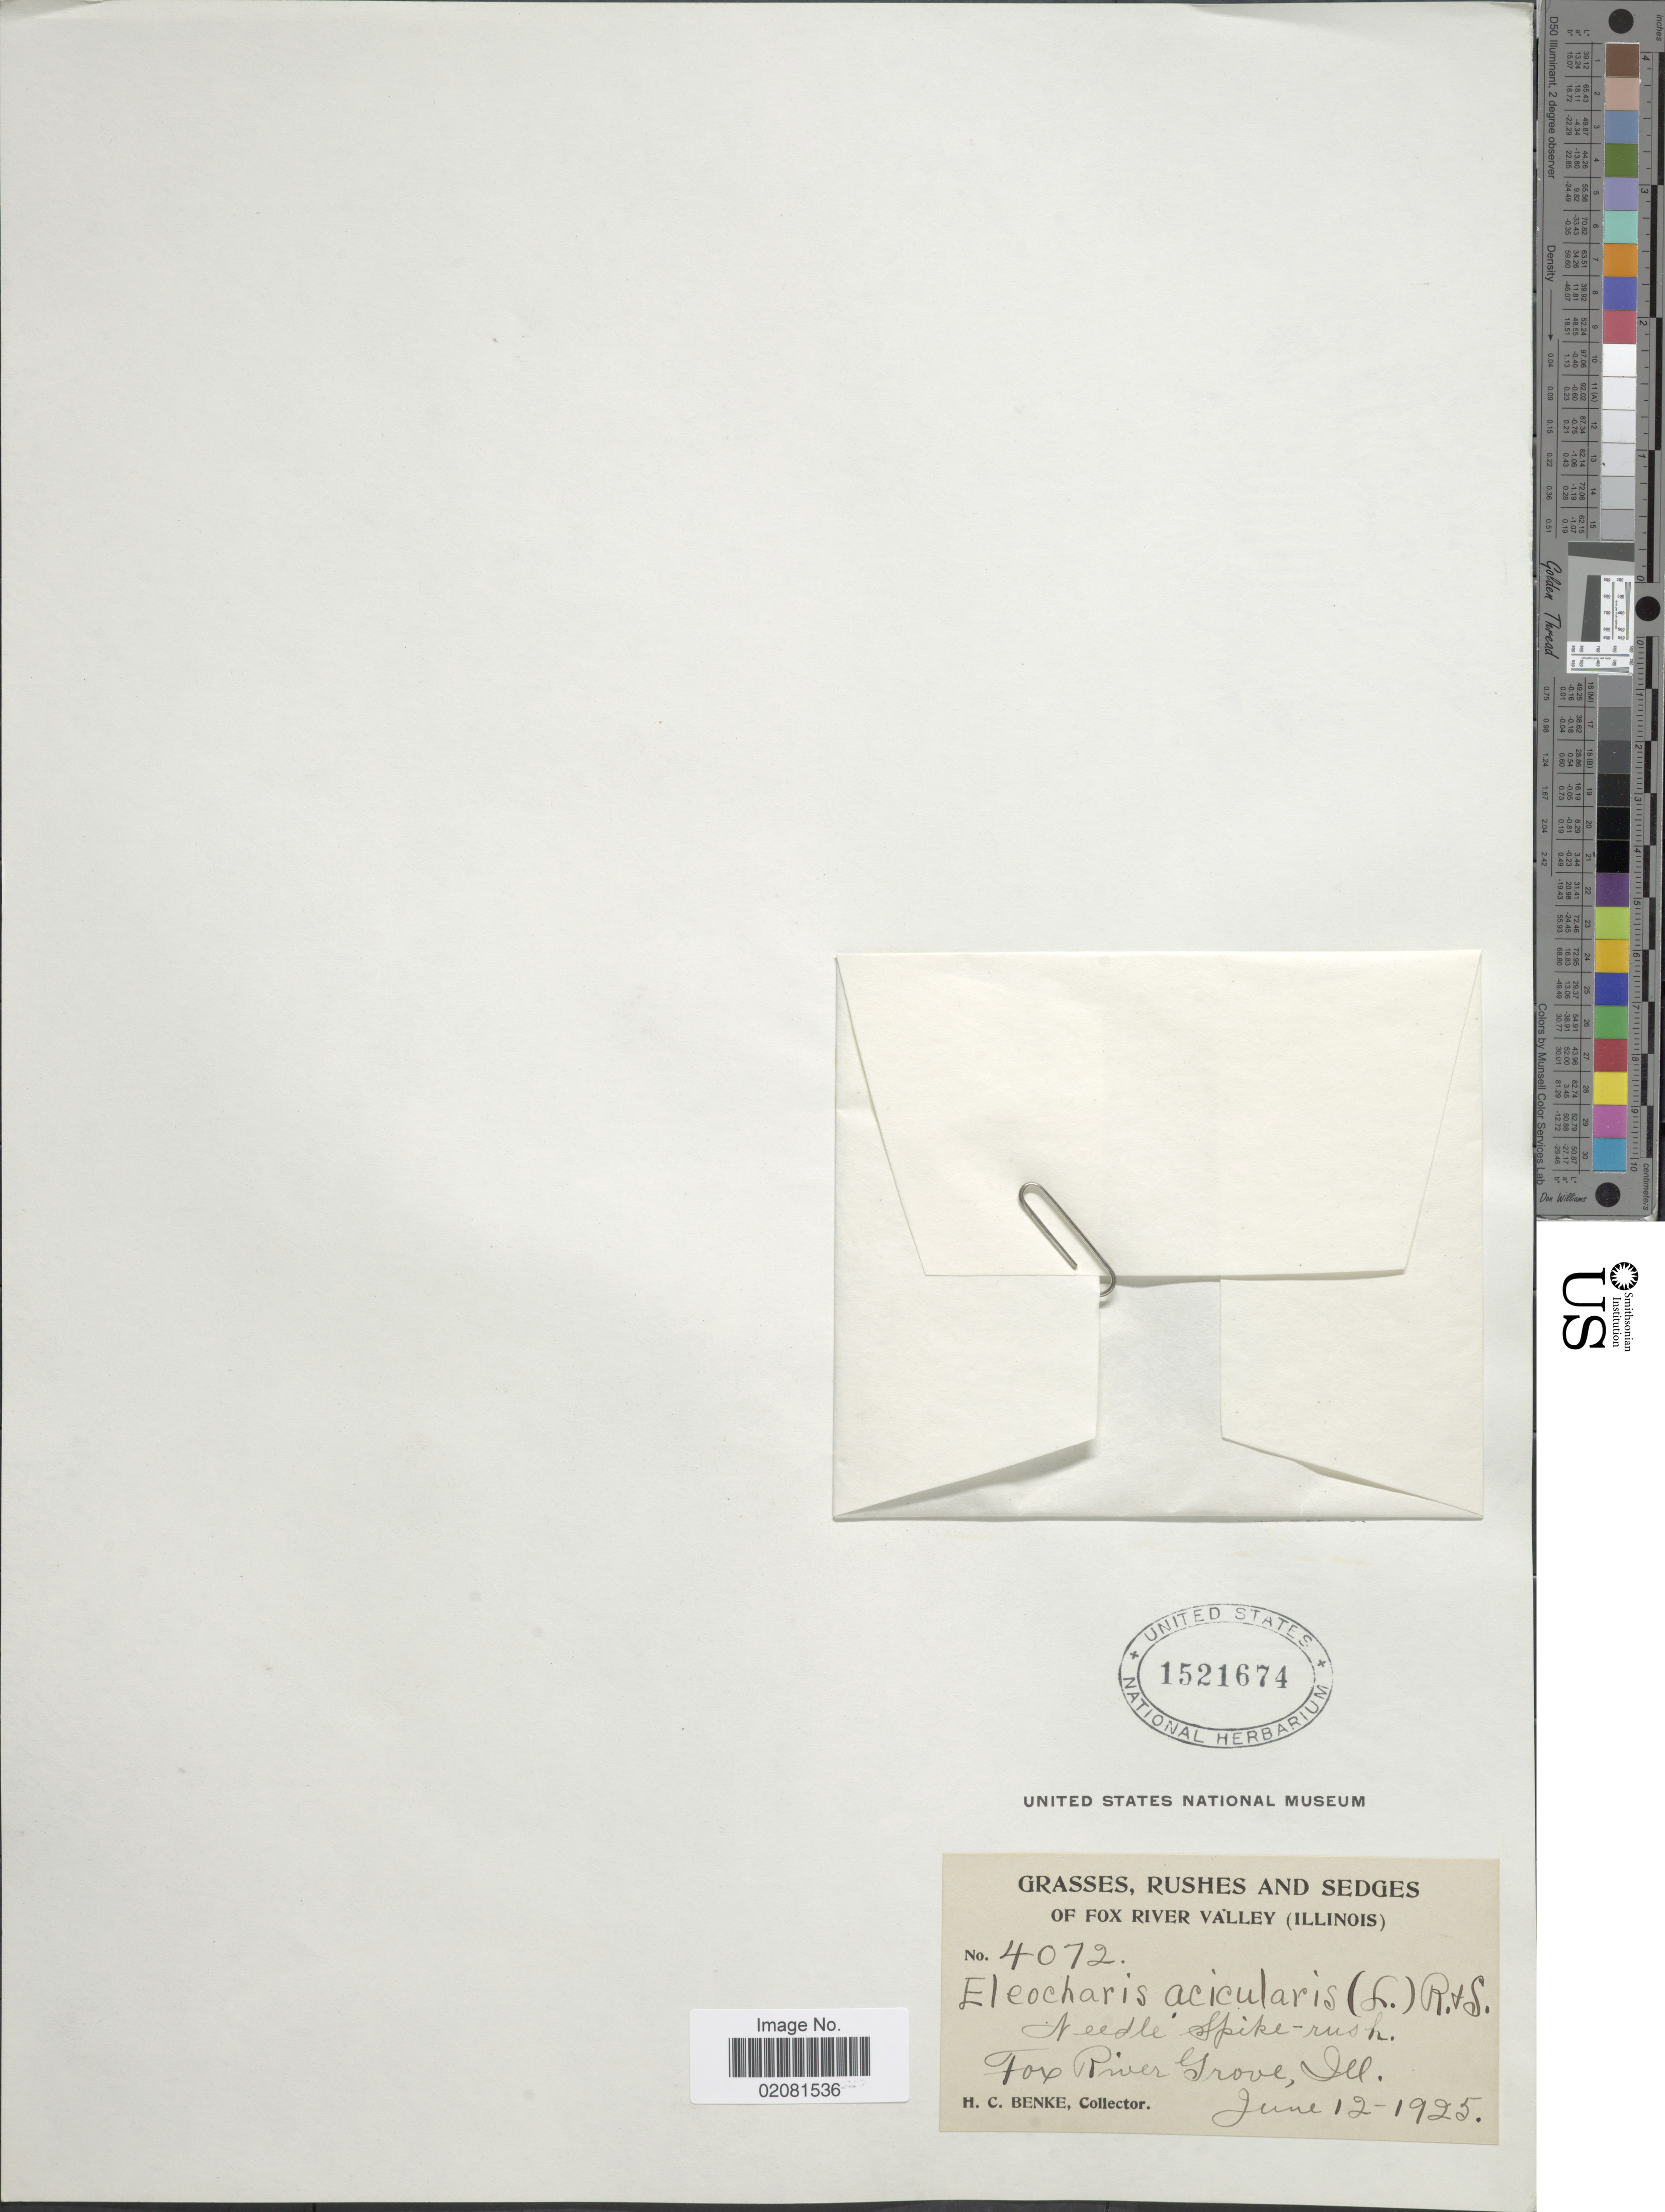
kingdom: Plantae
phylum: Tracheophyta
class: Liliopsida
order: Poales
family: Cyperaceae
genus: Eleocharis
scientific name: Eleocharis acicularis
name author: (L.) Roem. & Schult.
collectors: H. Benke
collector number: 4072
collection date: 1925-06-12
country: United States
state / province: Illinois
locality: Grasses, rushes and sedges of Fox River Valley (Illinois). Needle Spike-rush. Fox River Grove, Ill.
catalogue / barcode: US 1521674